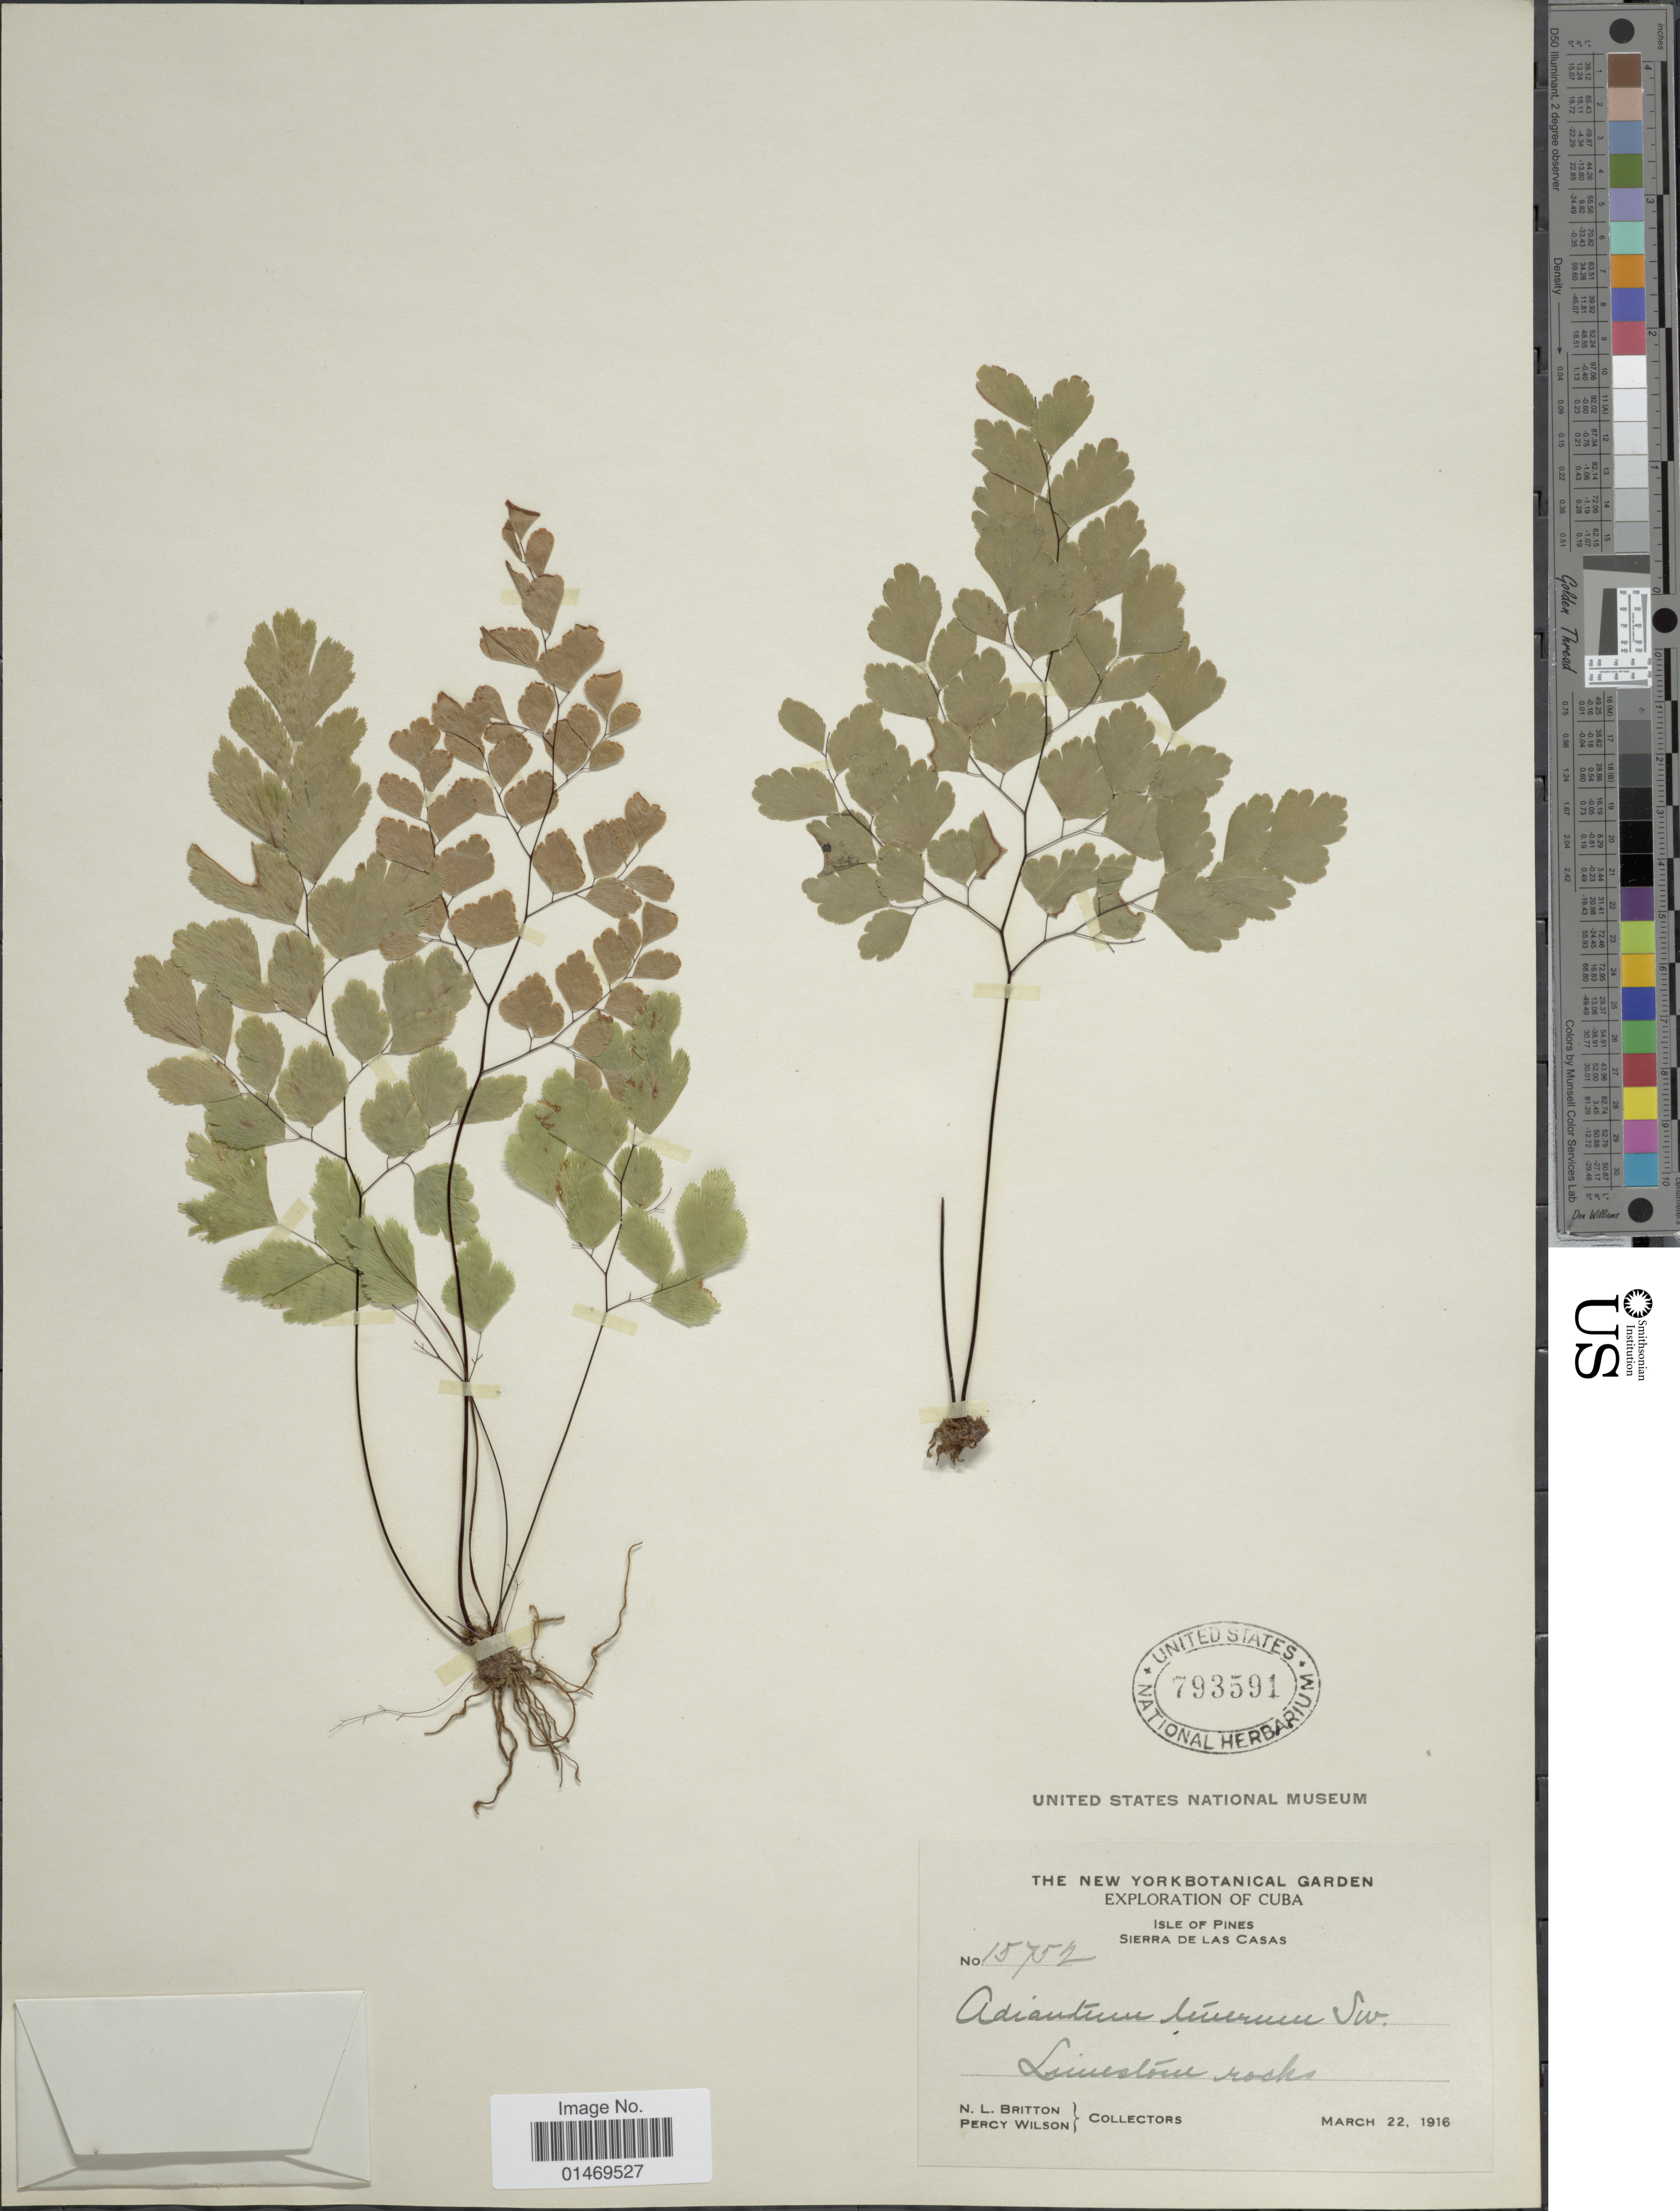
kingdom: Plantae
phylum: Tracheophyta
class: Polypodiopsida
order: Polypodiales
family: Pteridaceae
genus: Adiantum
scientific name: Adiantum tenerum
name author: Sw.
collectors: N. Britton & P. Wilson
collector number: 15752*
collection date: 1916-03-22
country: New Caledonia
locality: Isle of Pines, Sierra de las Casas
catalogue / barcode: US 793591